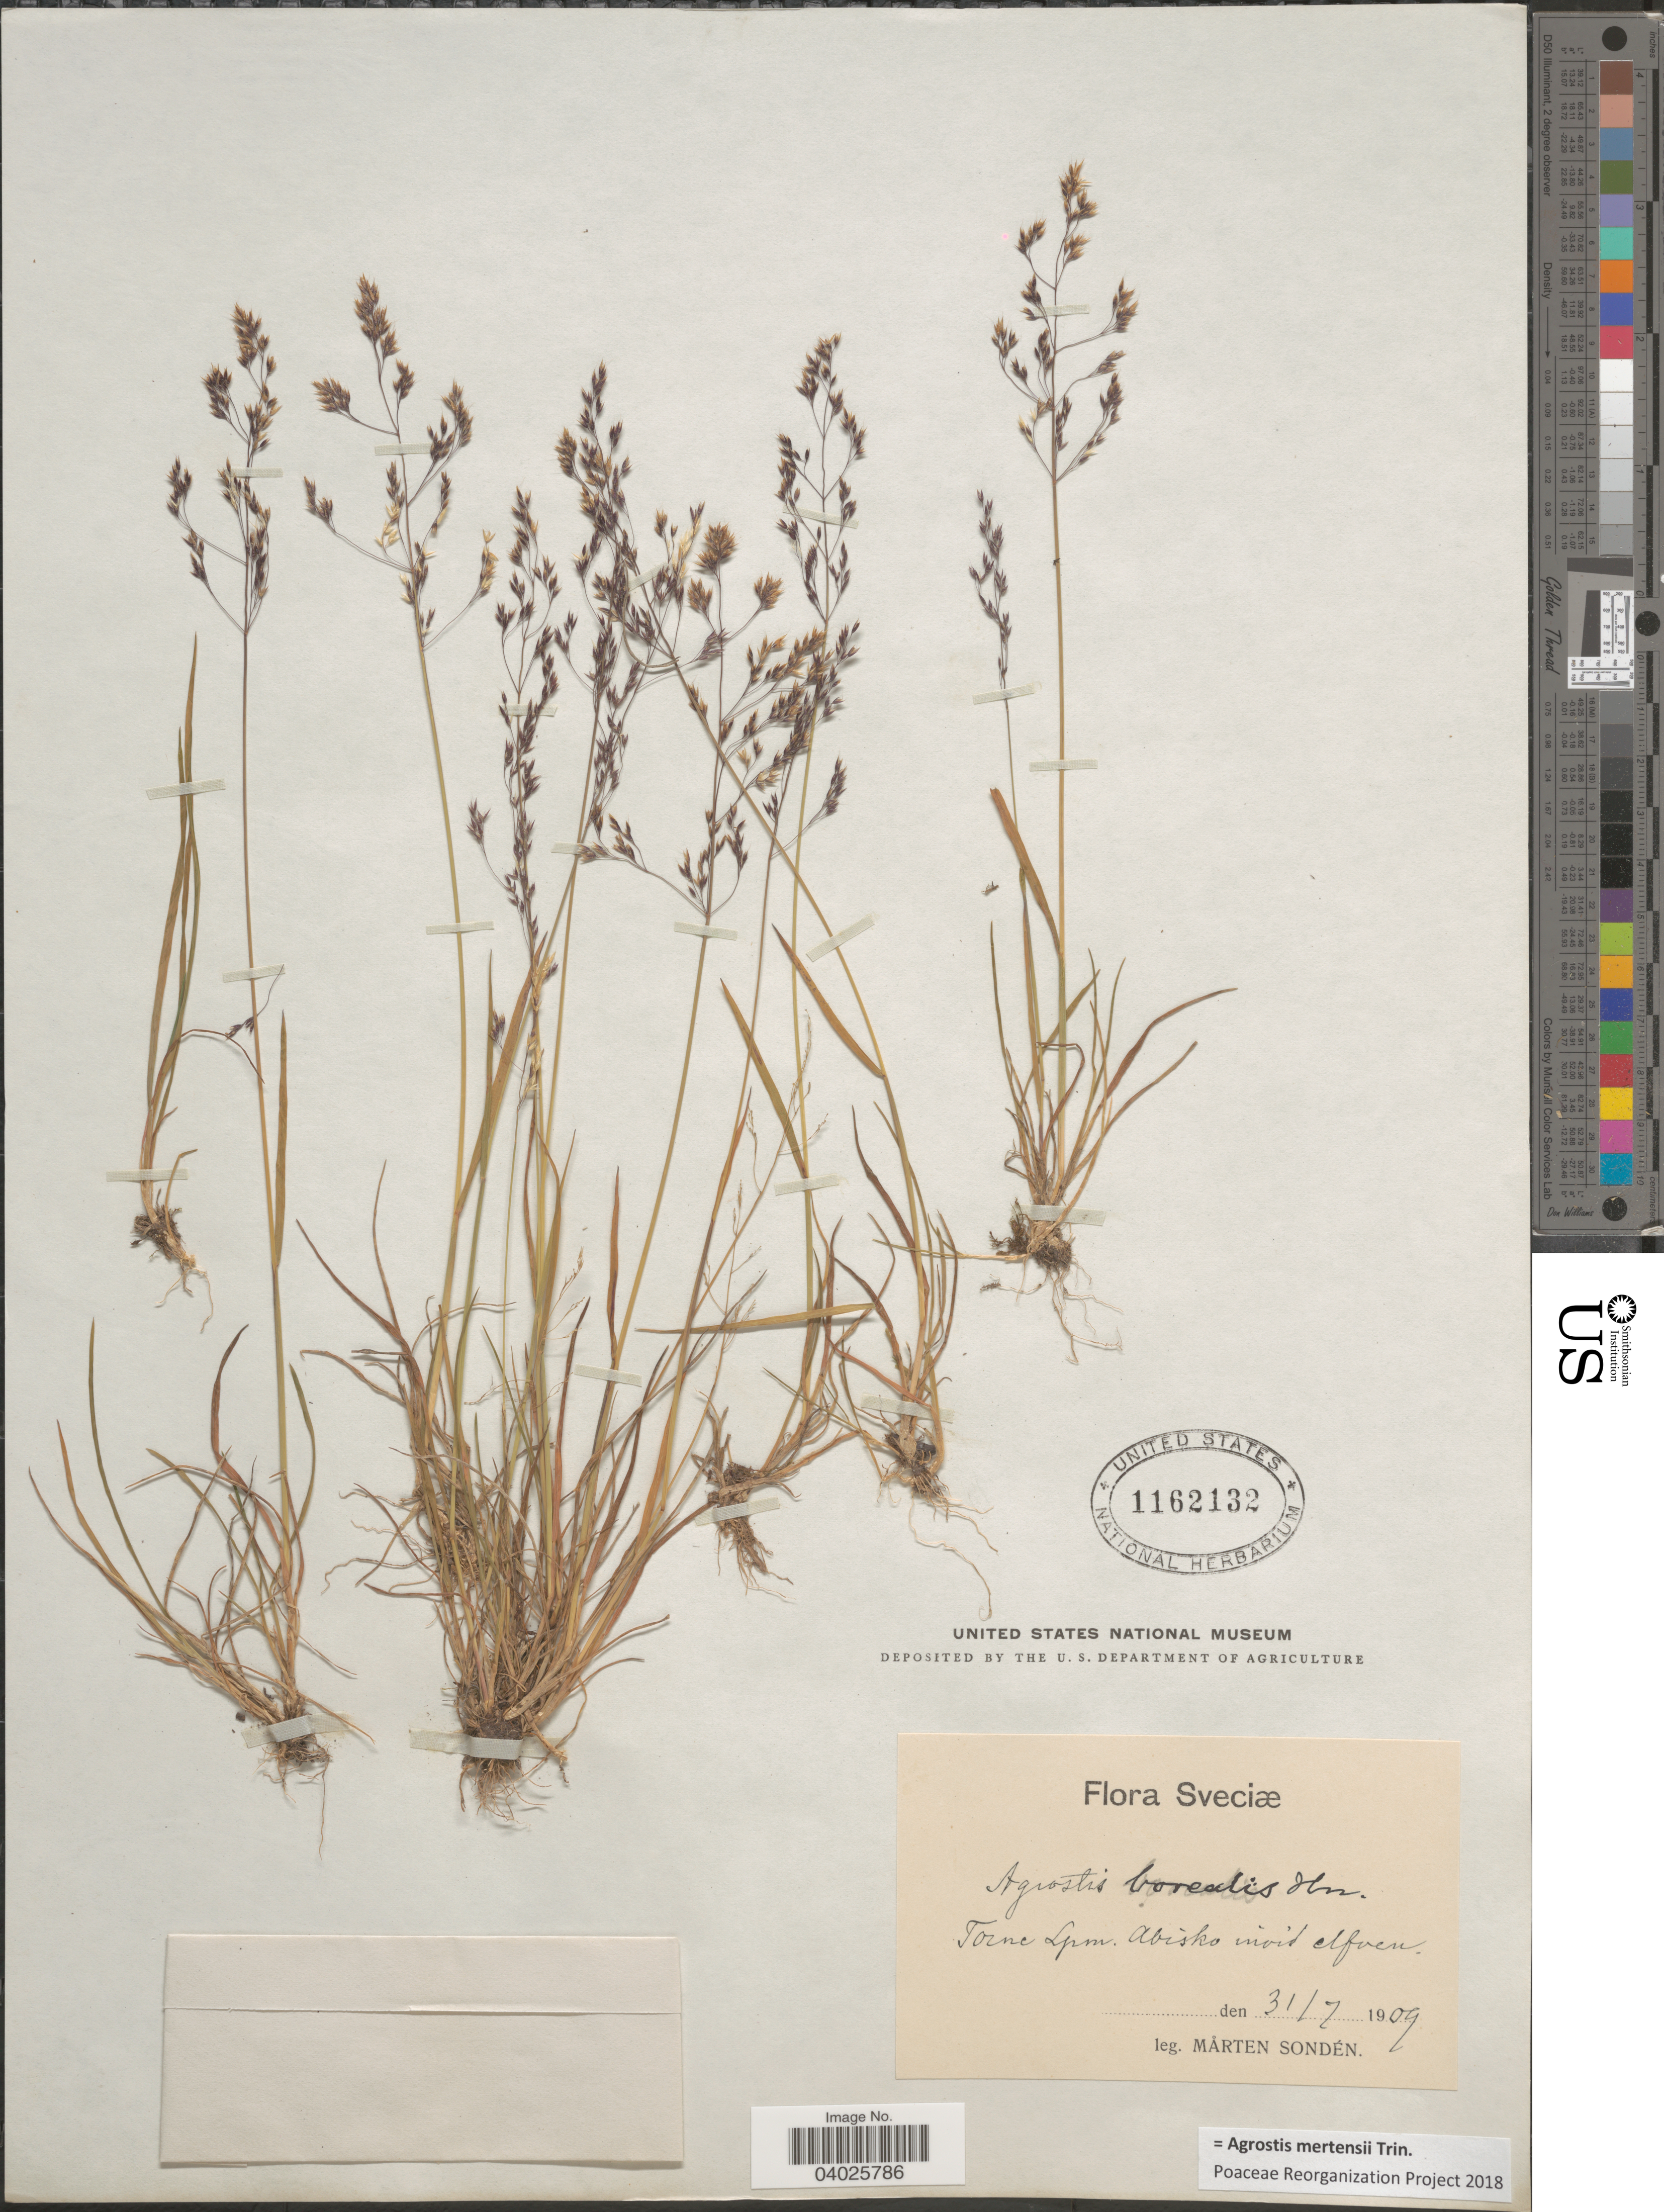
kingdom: Plantae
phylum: Tracheophyta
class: Liliopsida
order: Poales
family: Poaceae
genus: Agrostis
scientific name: Agrostis mertensii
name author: Trin.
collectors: M. Sondén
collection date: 1909-07-31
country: Sweden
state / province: Norrbotten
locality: Sveciæ. Torne Lpm. Abisko mid elfven.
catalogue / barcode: US 1162132